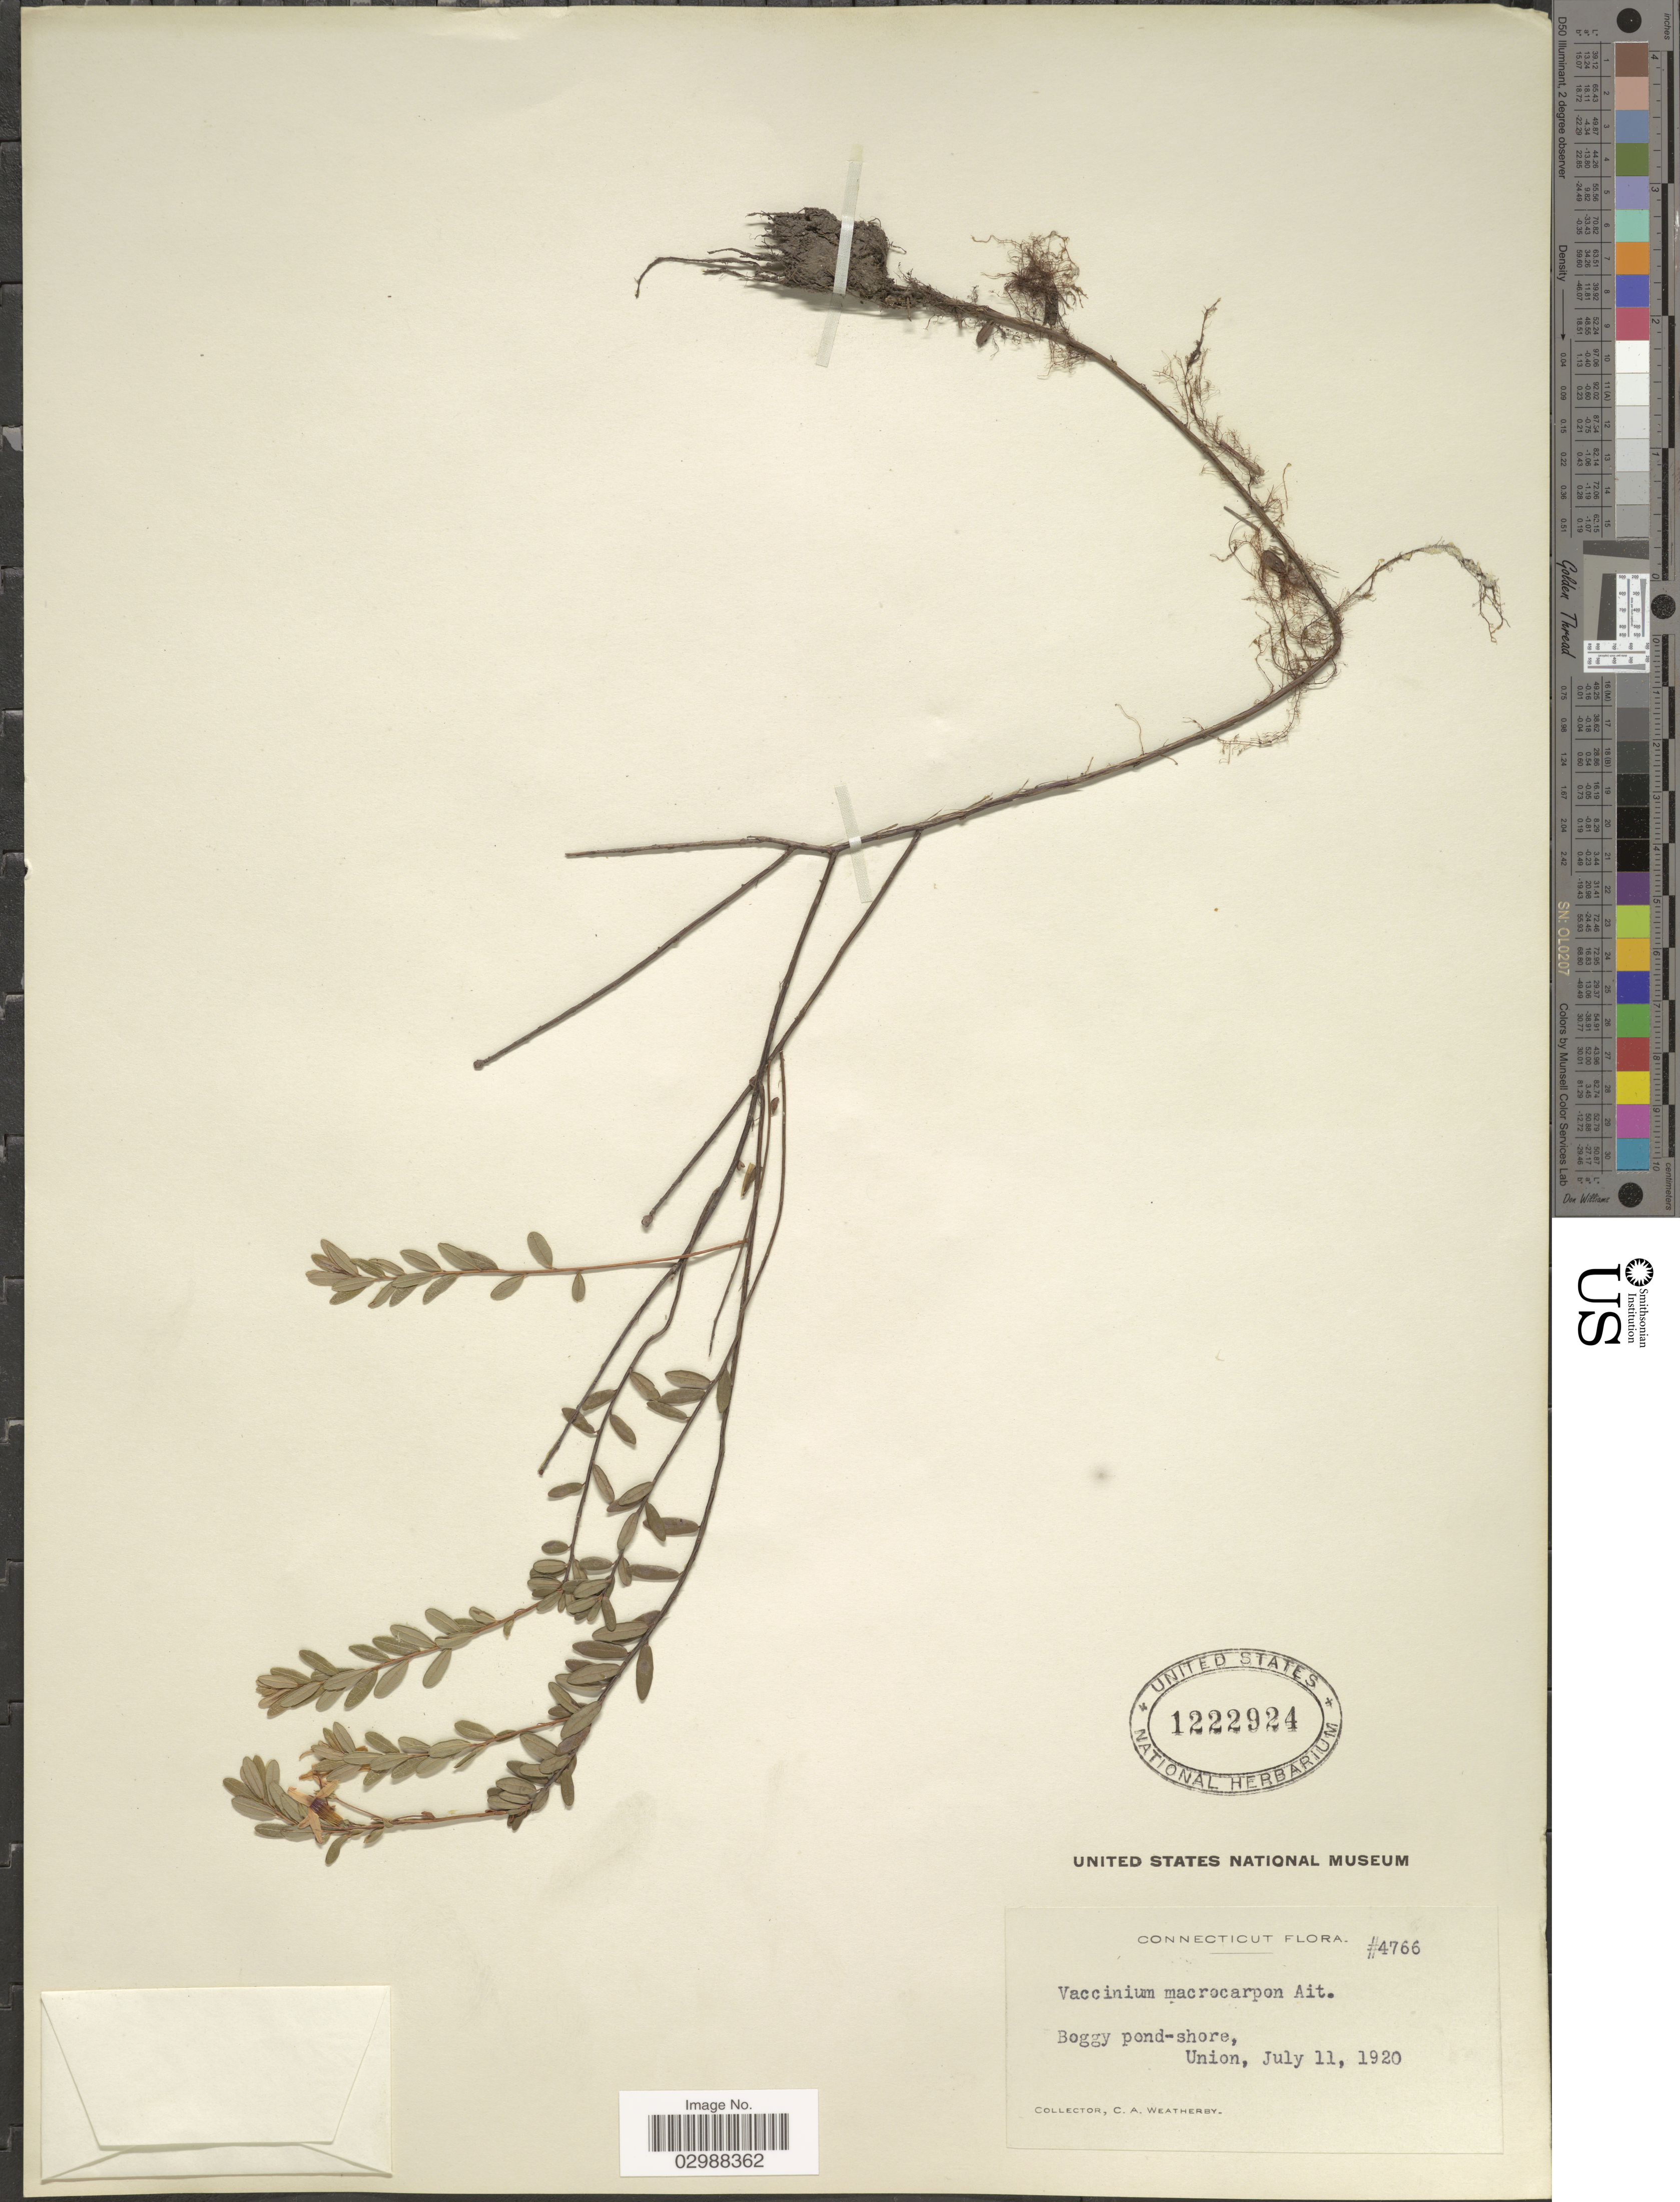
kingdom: Plantae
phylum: Tracheophyta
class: Magnoliopsida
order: Ericales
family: Ericaceae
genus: Vaccinium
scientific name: Vaccinium macrocarpon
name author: Aiton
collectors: C. A. Weatherby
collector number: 4766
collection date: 1920-07-11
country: United States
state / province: Connecticut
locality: Boggy pond-shore, Union.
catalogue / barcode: US 1222924